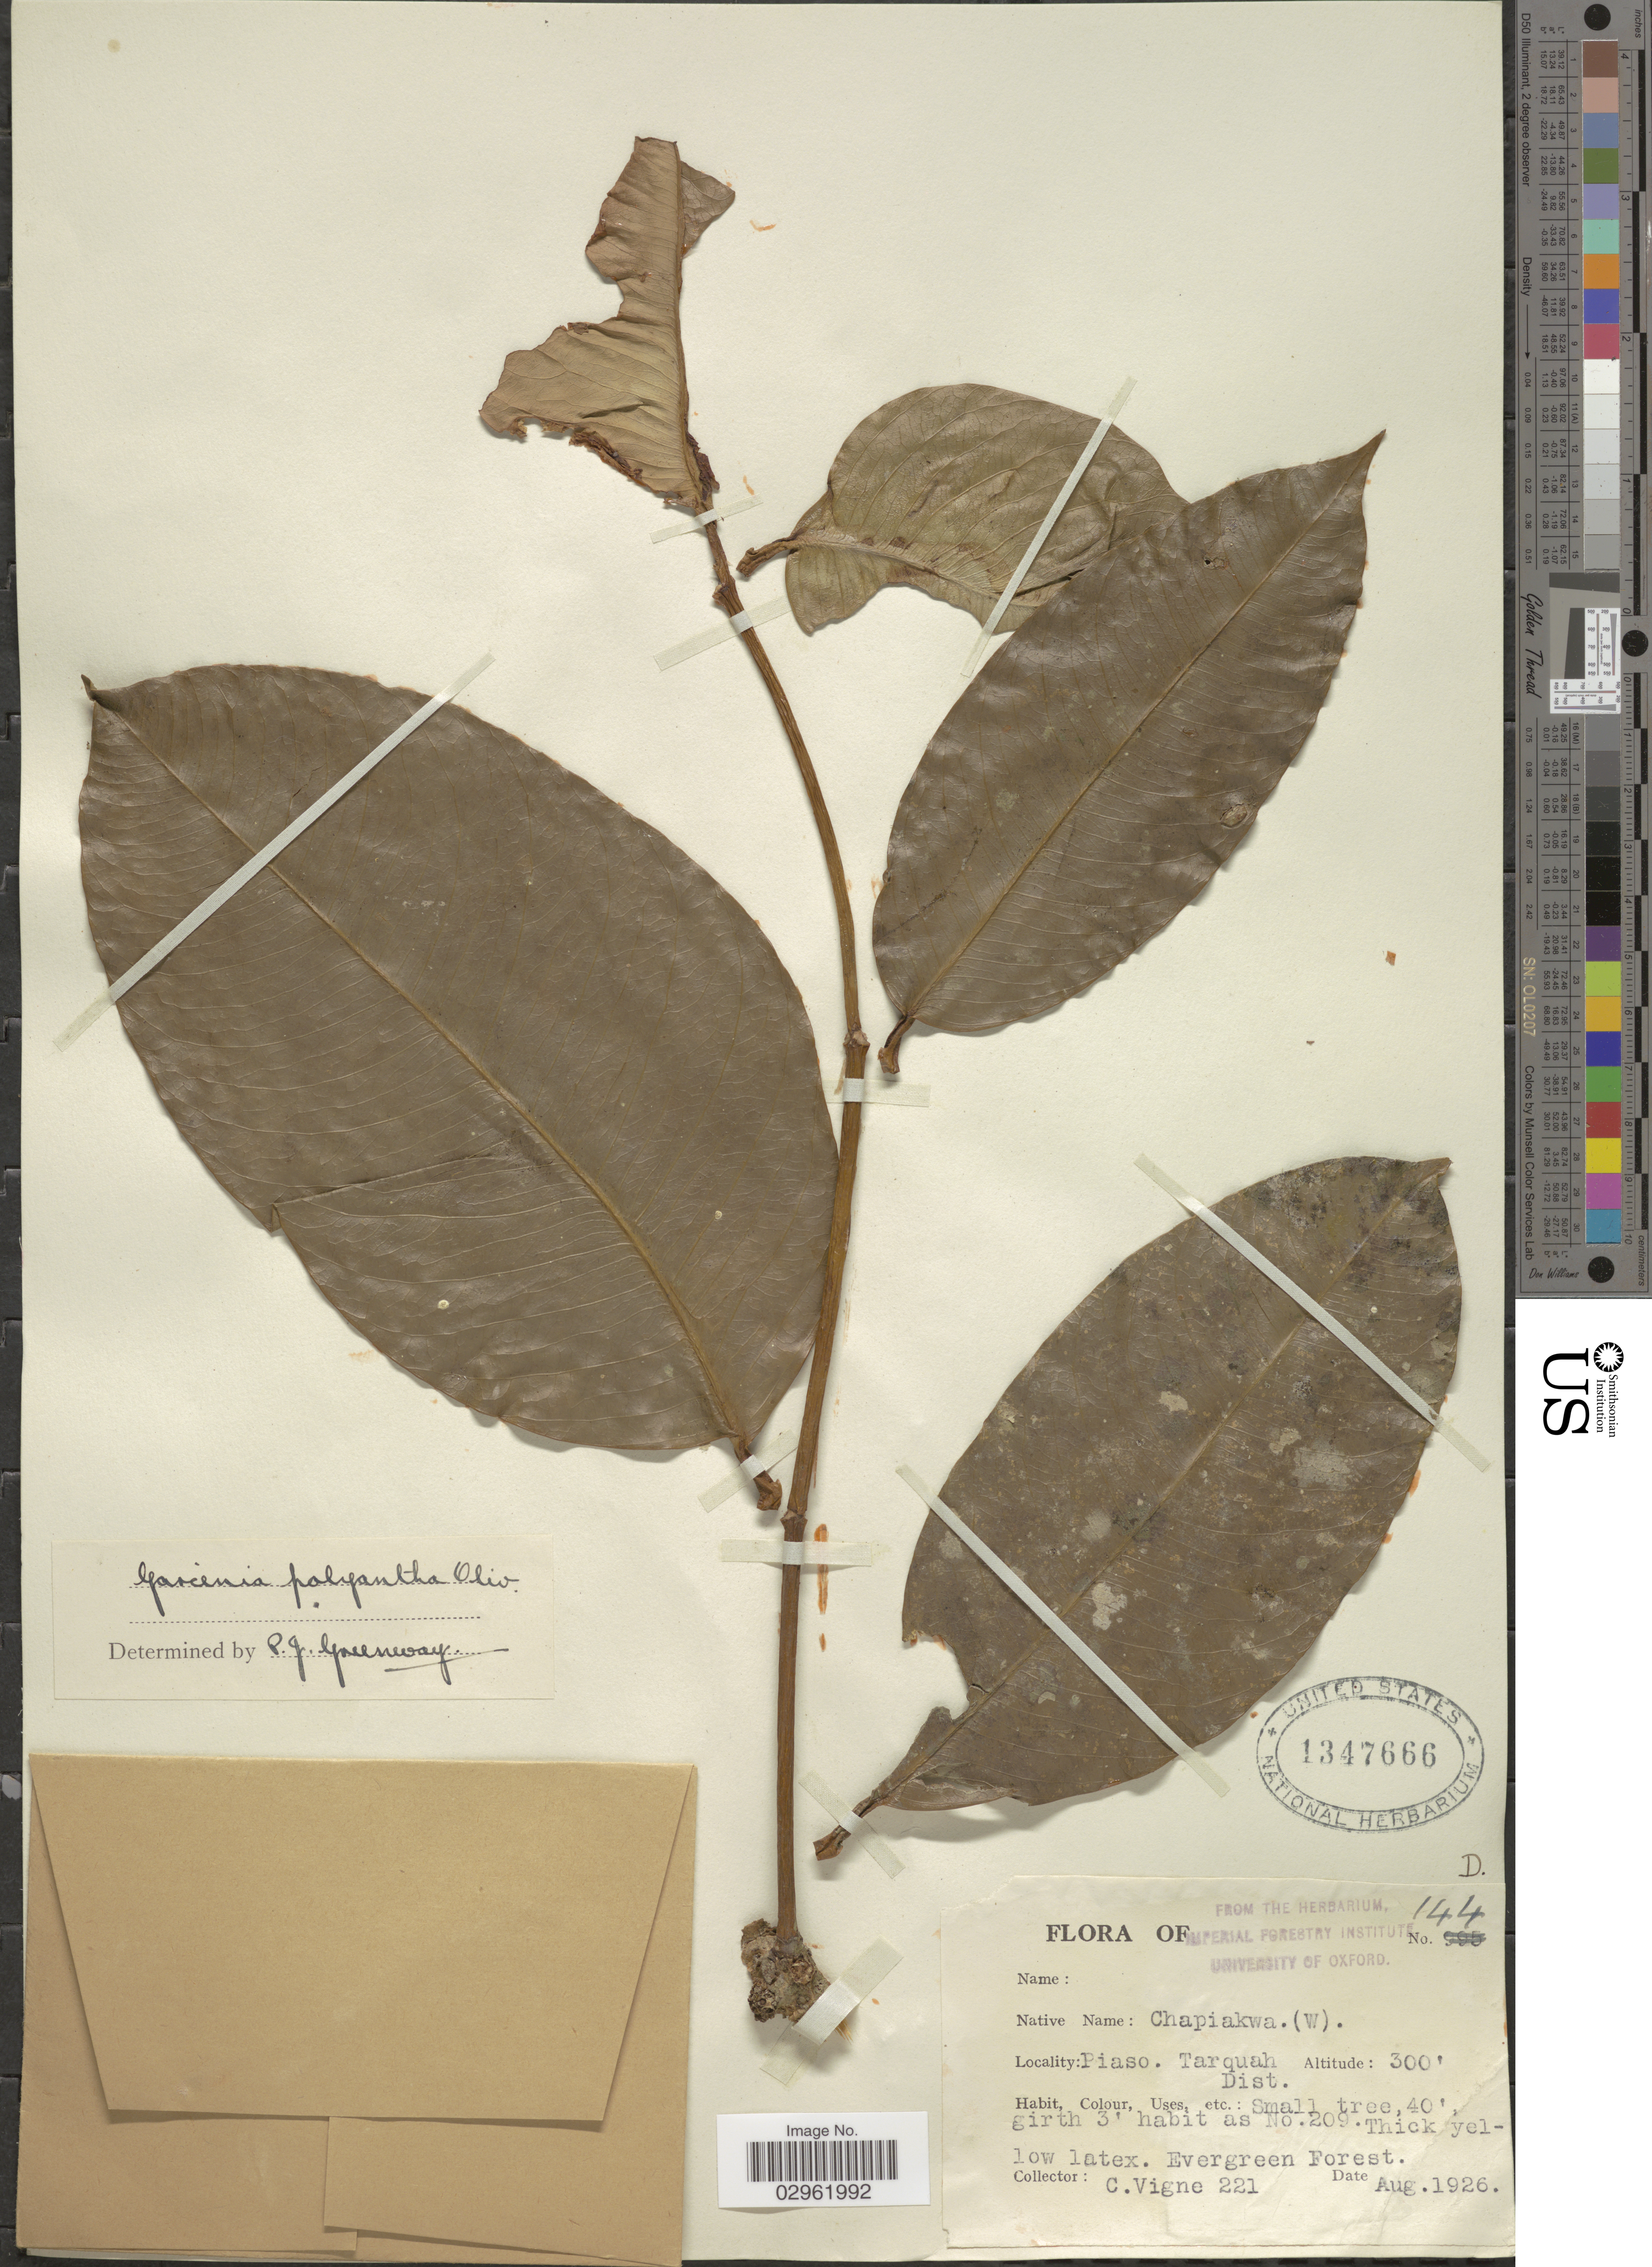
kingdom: Plantae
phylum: Tracheophyta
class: Magnoliopsida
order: Malpighiales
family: Clusiaceae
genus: Garcinia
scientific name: Garcinia polyantha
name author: Oliv.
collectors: C. Vigne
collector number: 221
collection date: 1926-08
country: Ghana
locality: Piaso. Tarquah Dist.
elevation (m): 91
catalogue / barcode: US 1347666